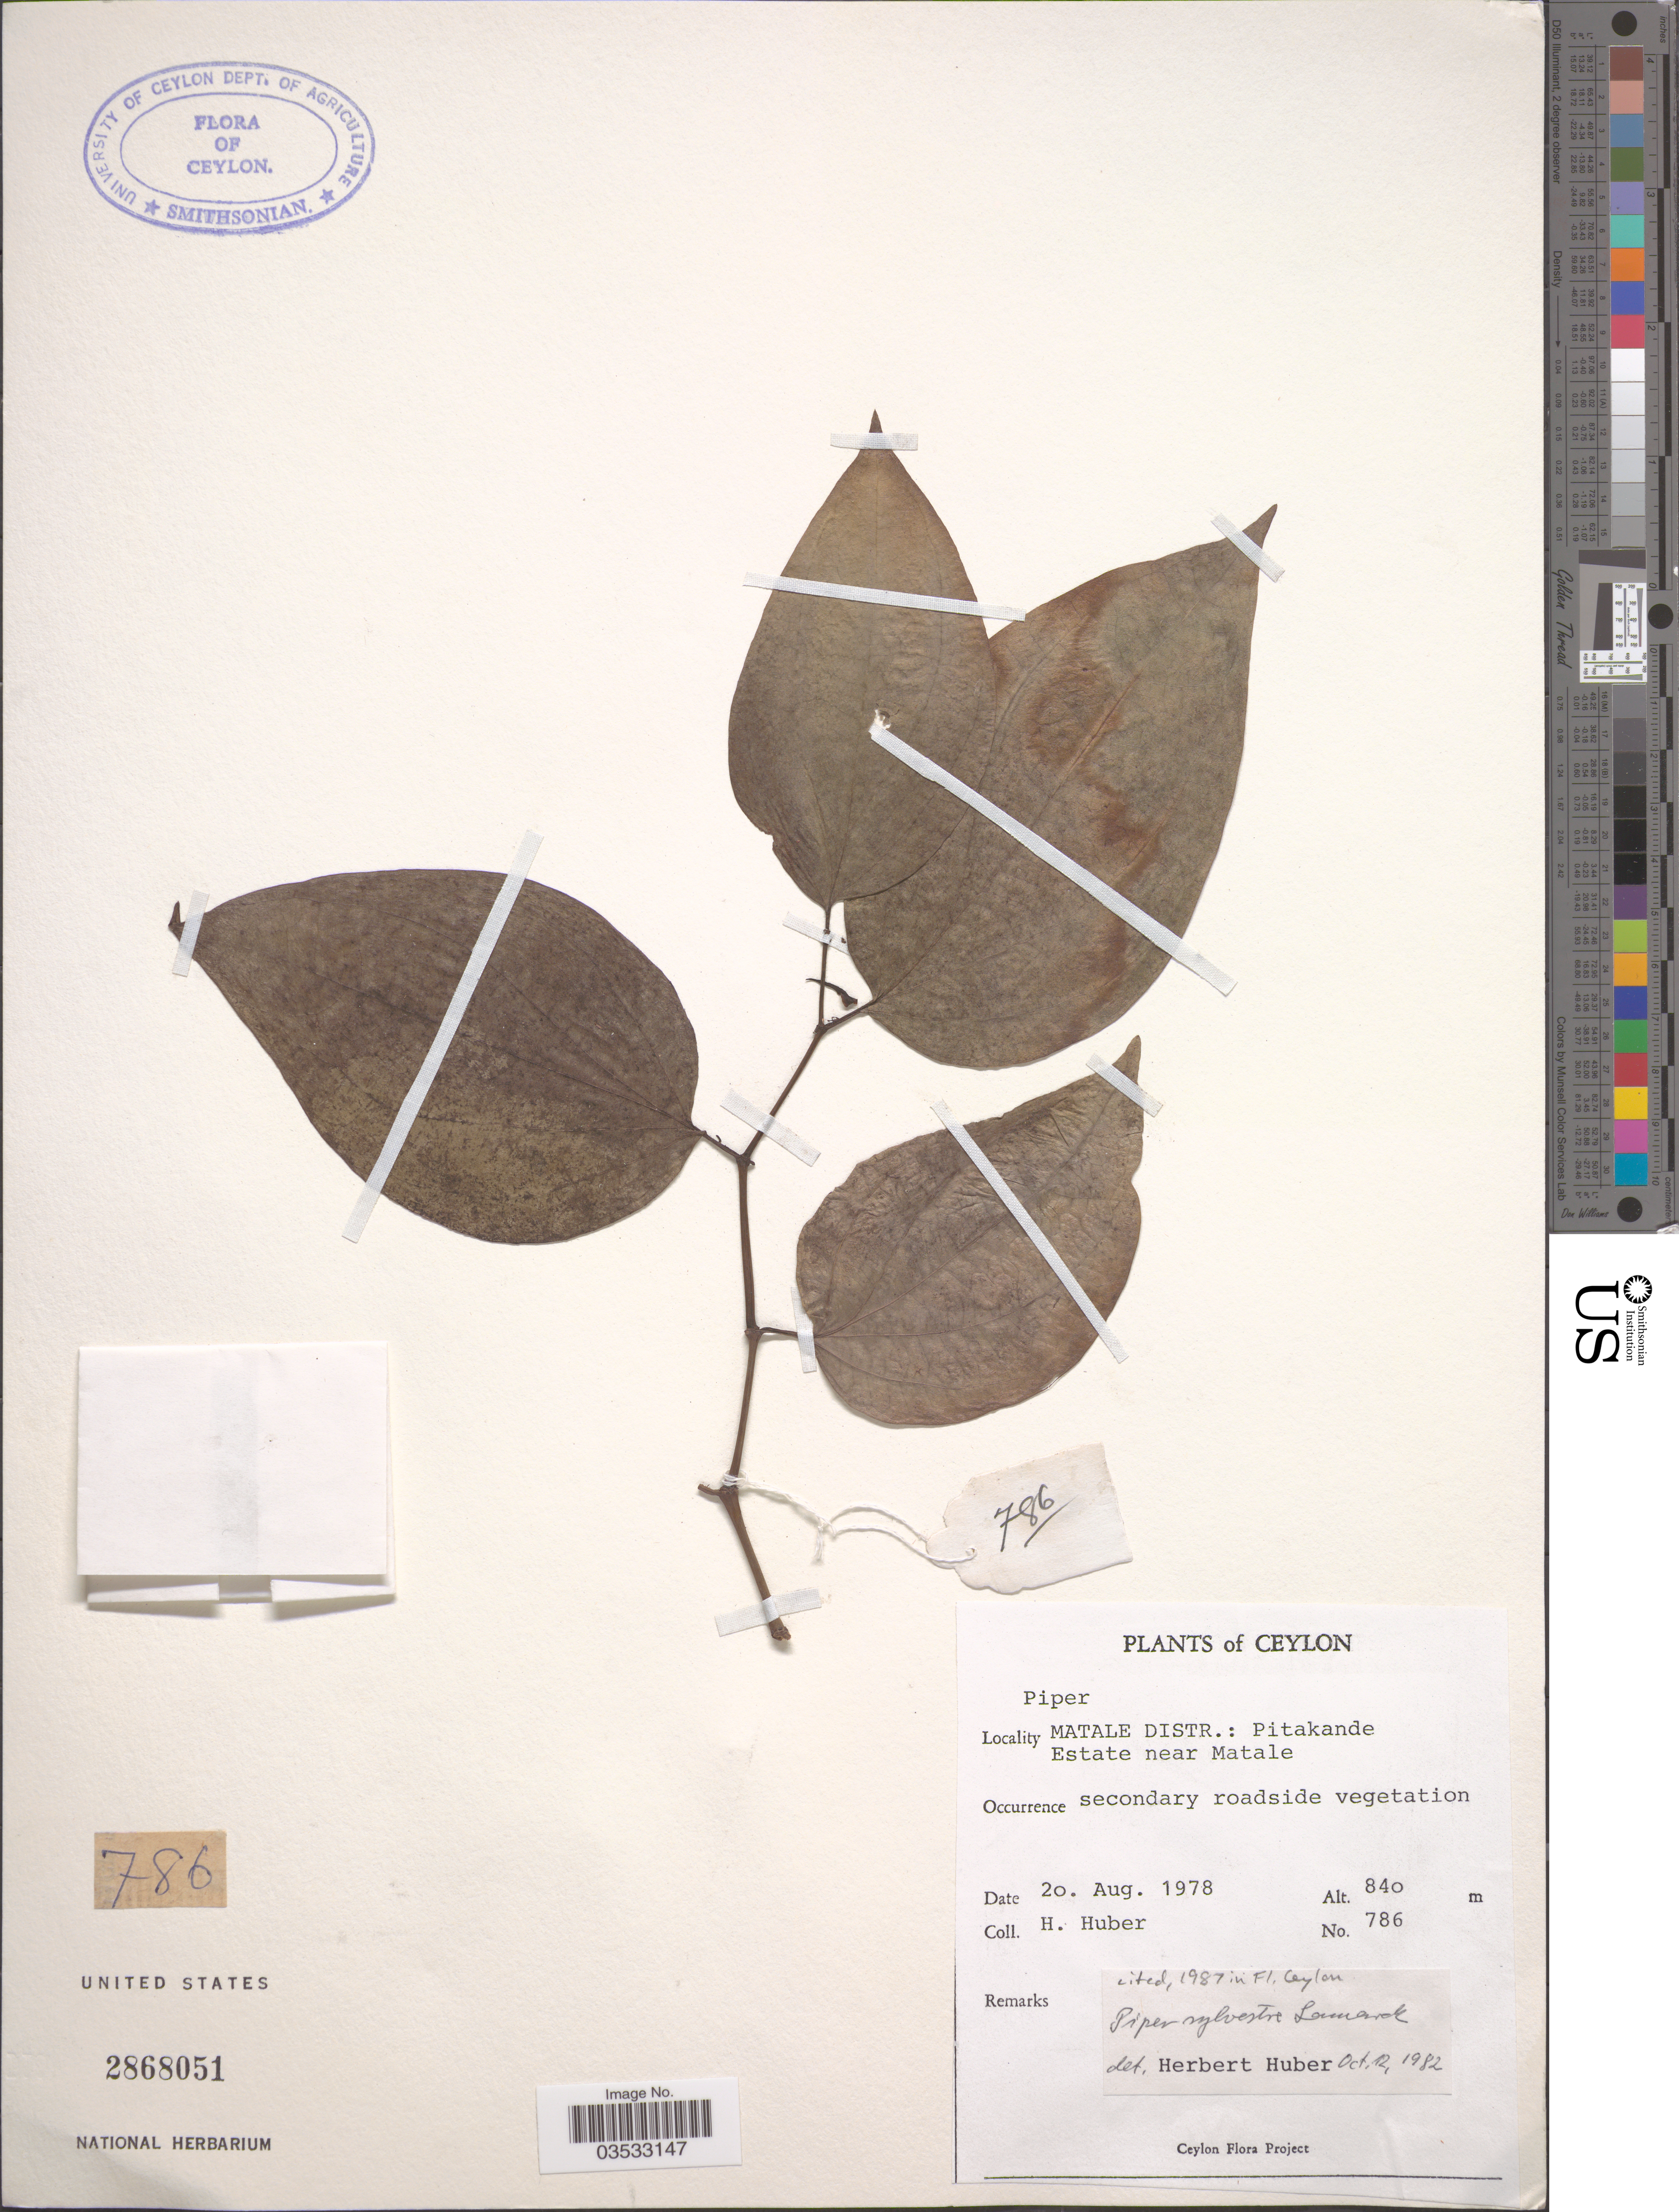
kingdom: Plantae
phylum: Tracheophyta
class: Magnoliopsida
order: Piperales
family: Piperaceae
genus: Piper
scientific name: Piper sylvestre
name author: Lour.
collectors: H. Huber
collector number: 786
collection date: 1978-08-20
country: Sri Lanka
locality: Ceylon. Matale Distr.: Pitakande Estate near Matale.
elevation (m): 840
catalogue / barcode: US 2868051